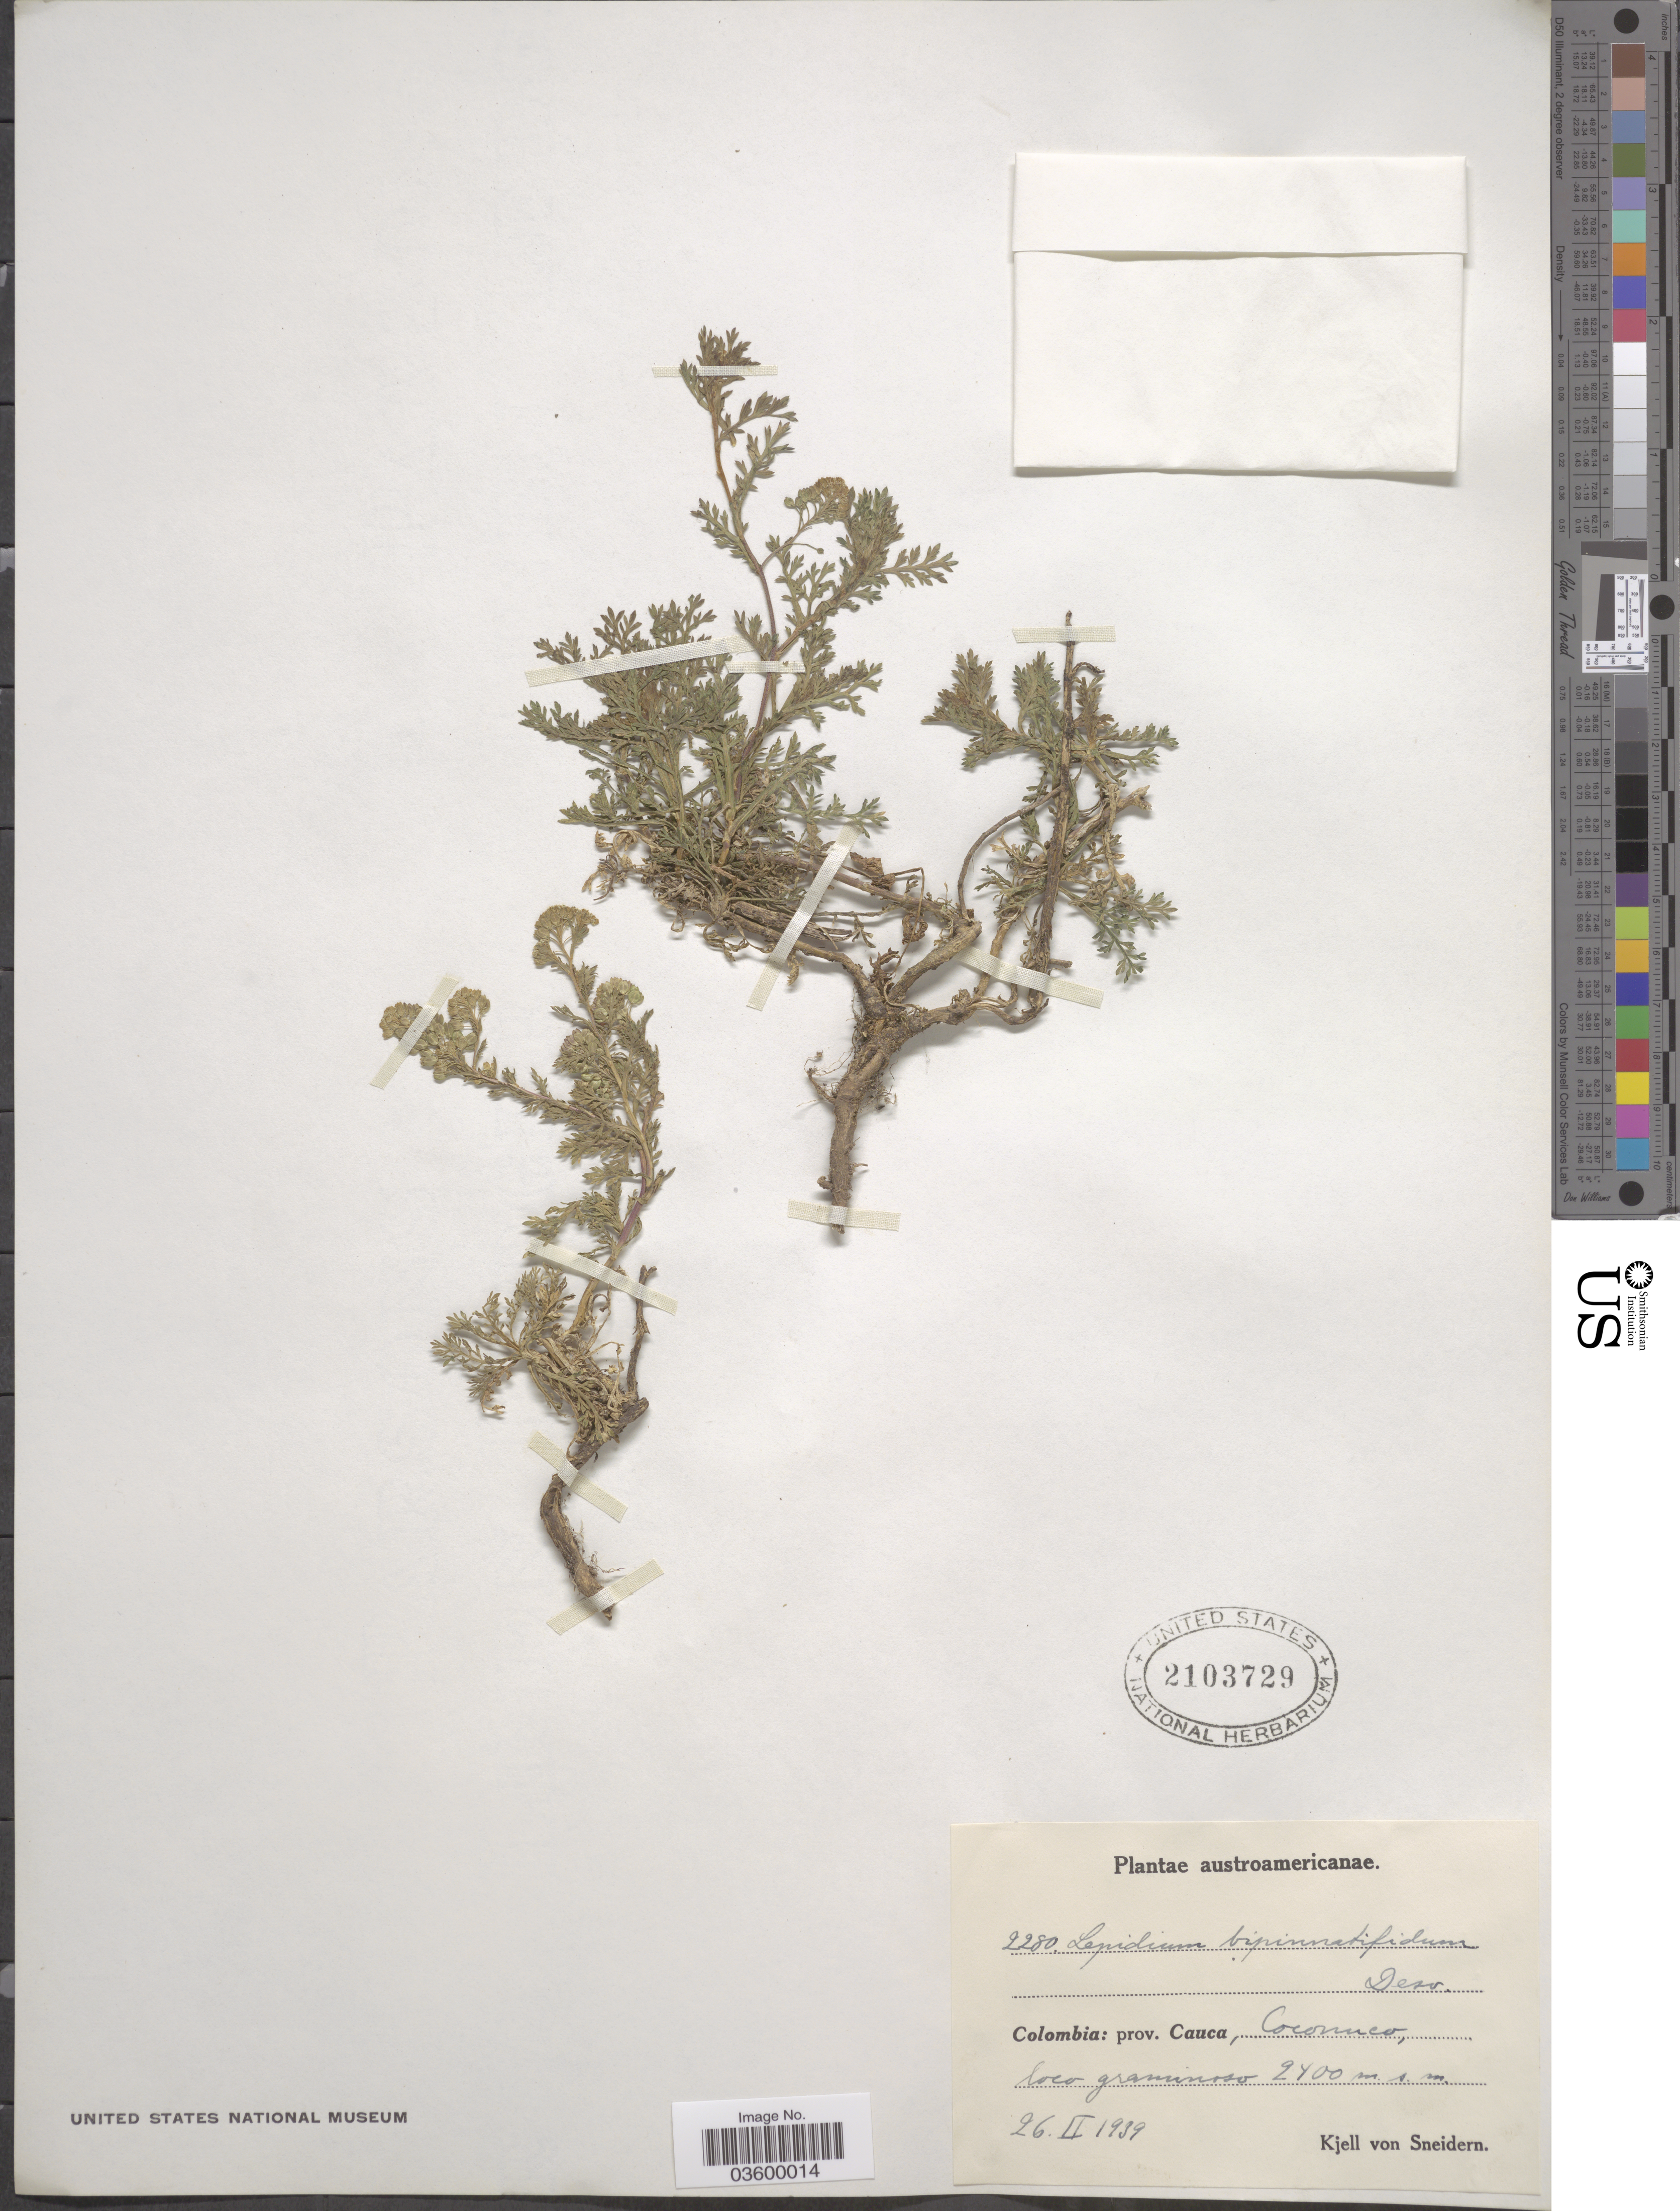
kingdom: Plantae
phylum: Tracheophyta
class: Magnoliopsida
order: Brassicales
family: Brassicaceae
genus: Lepidium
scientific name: Lepidium bipinnatifidum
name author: Desv.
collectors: K. von Sneidern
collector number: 2280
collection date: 1939-02-26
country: Colombia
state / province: Cauca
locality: Coconuco.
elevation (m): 2400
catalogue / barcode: US 2103729